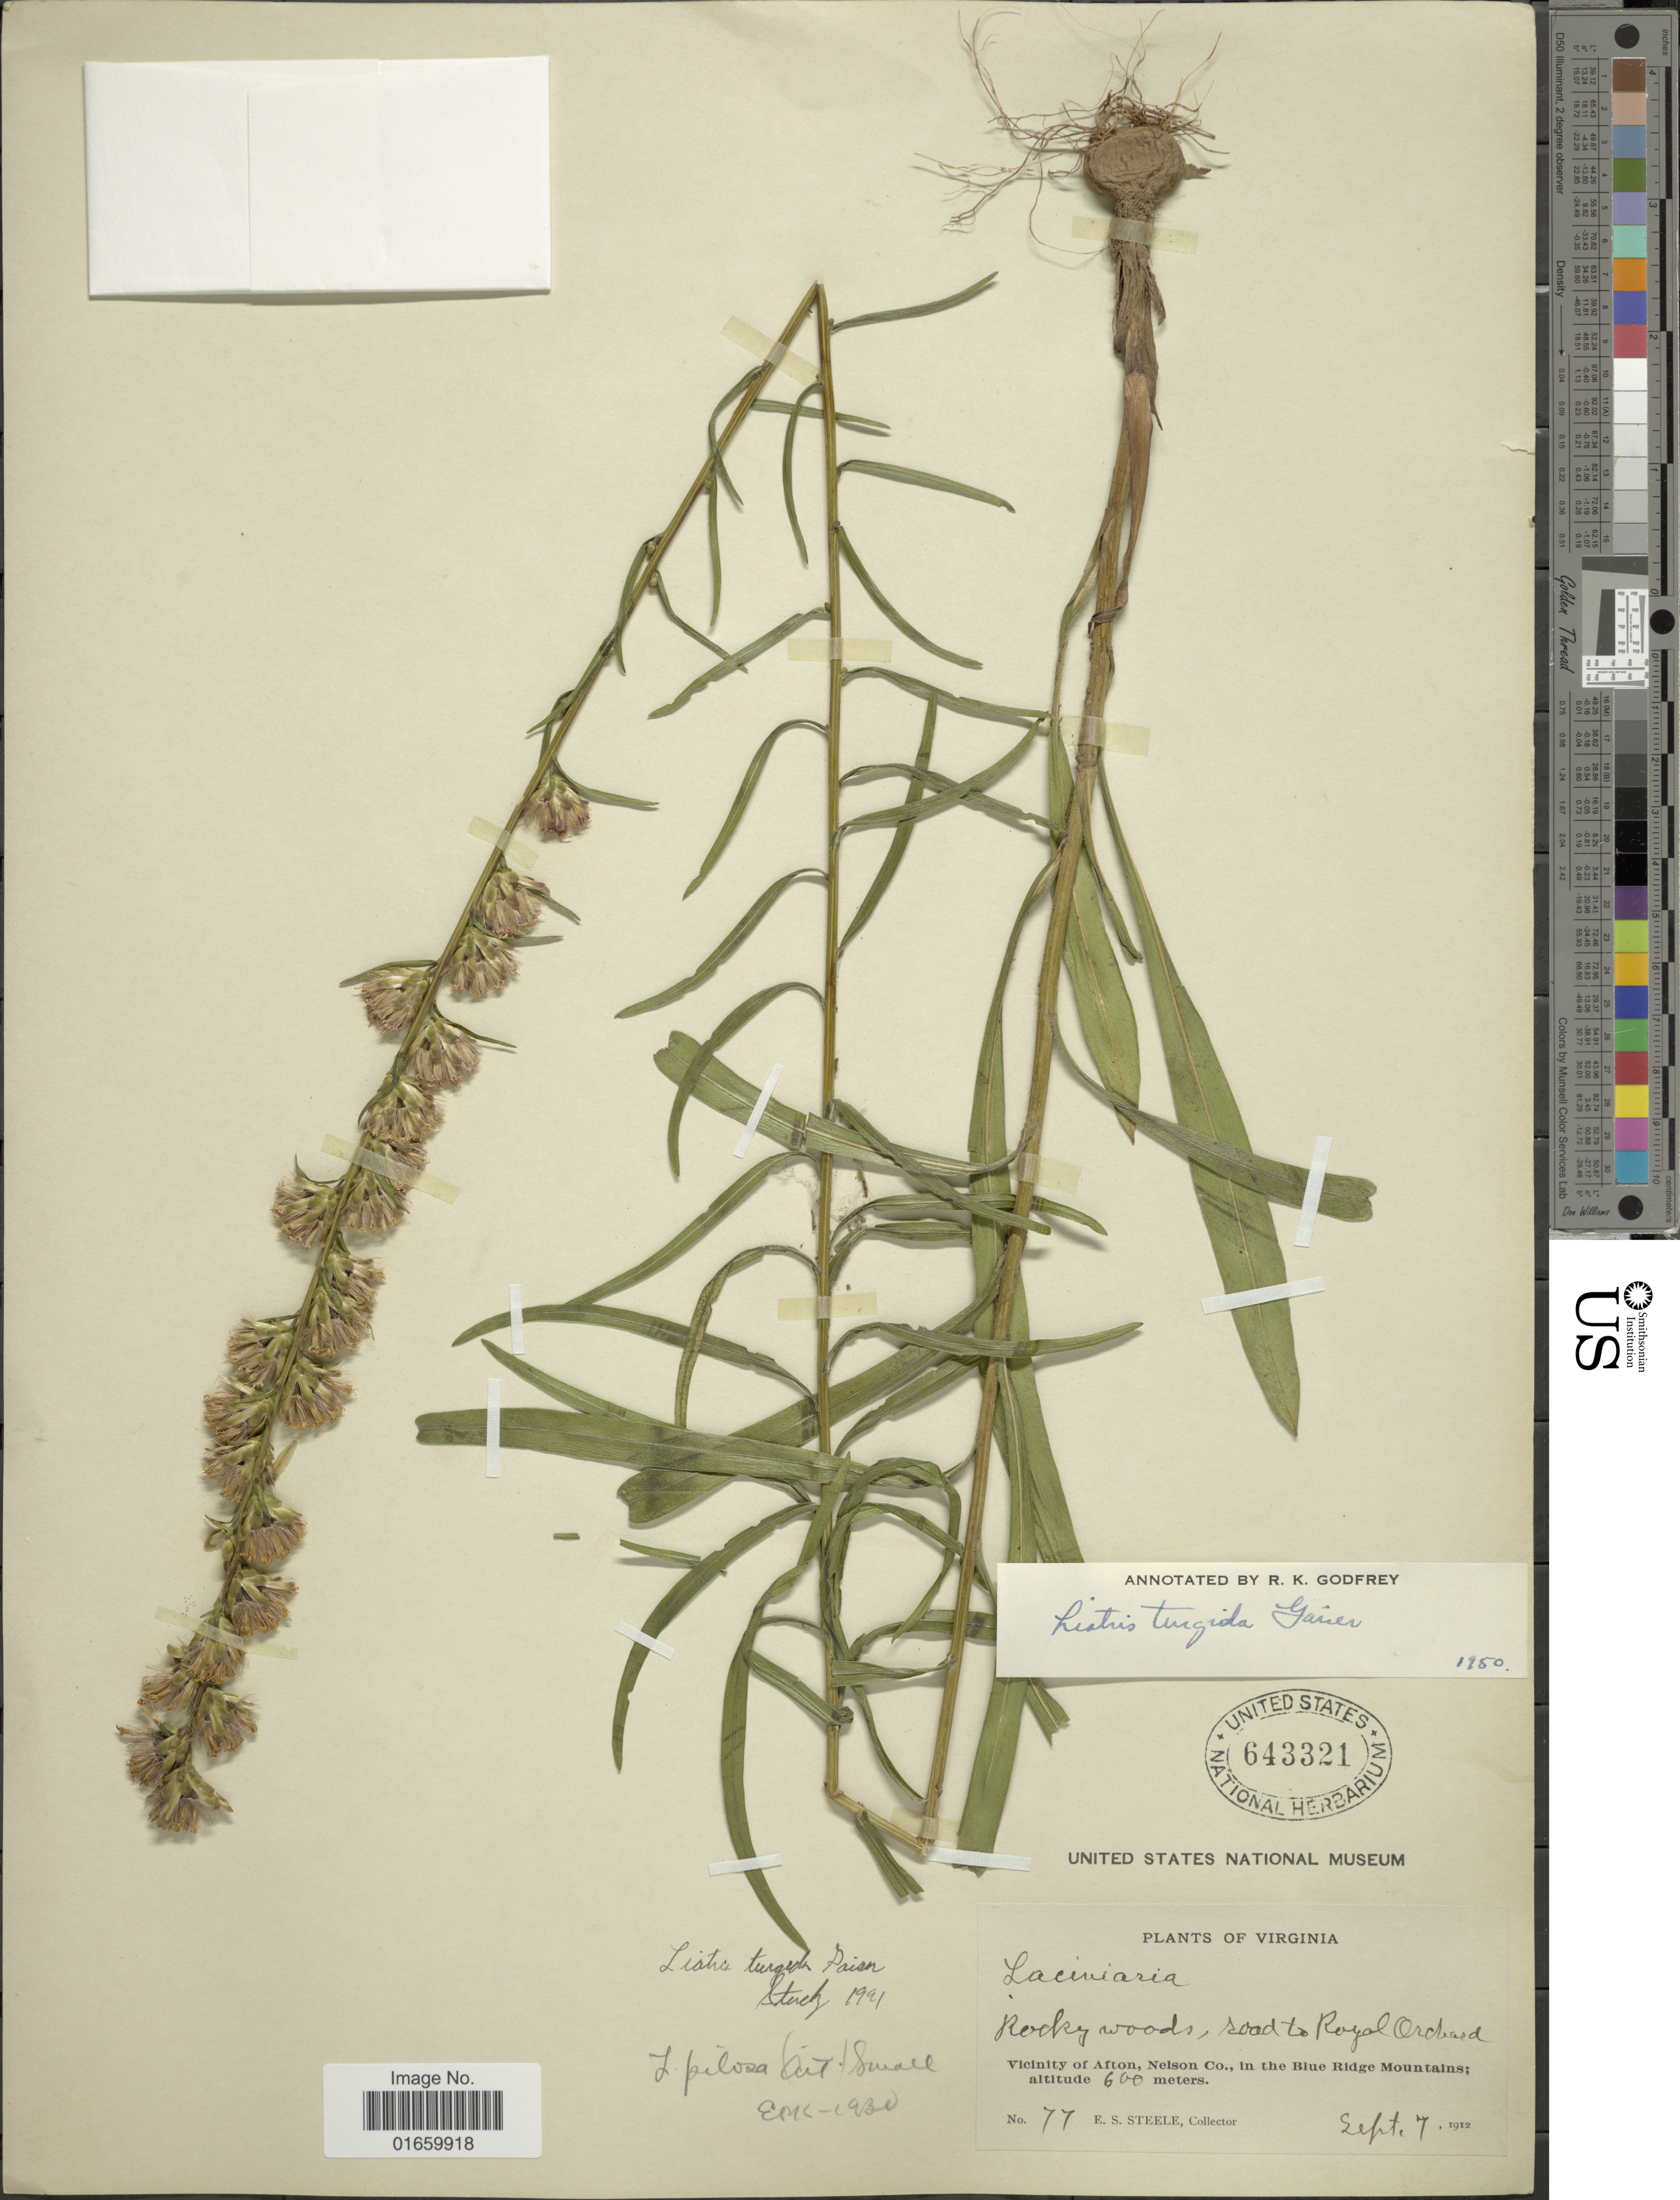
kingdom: Plantae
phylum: Tracheophyta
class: Magnoliopsida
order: Asterales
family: Asteraceae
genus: Liatris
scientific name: Liatris turgida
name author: Gaiser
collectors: E. Steele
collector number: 77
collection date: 1912-09-07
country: United States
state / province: Virginia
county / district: Nelson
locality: Vicinity of Afton, Nelson Co. in the Blue Ridge Mountains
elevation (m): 600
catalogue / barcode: US 643321